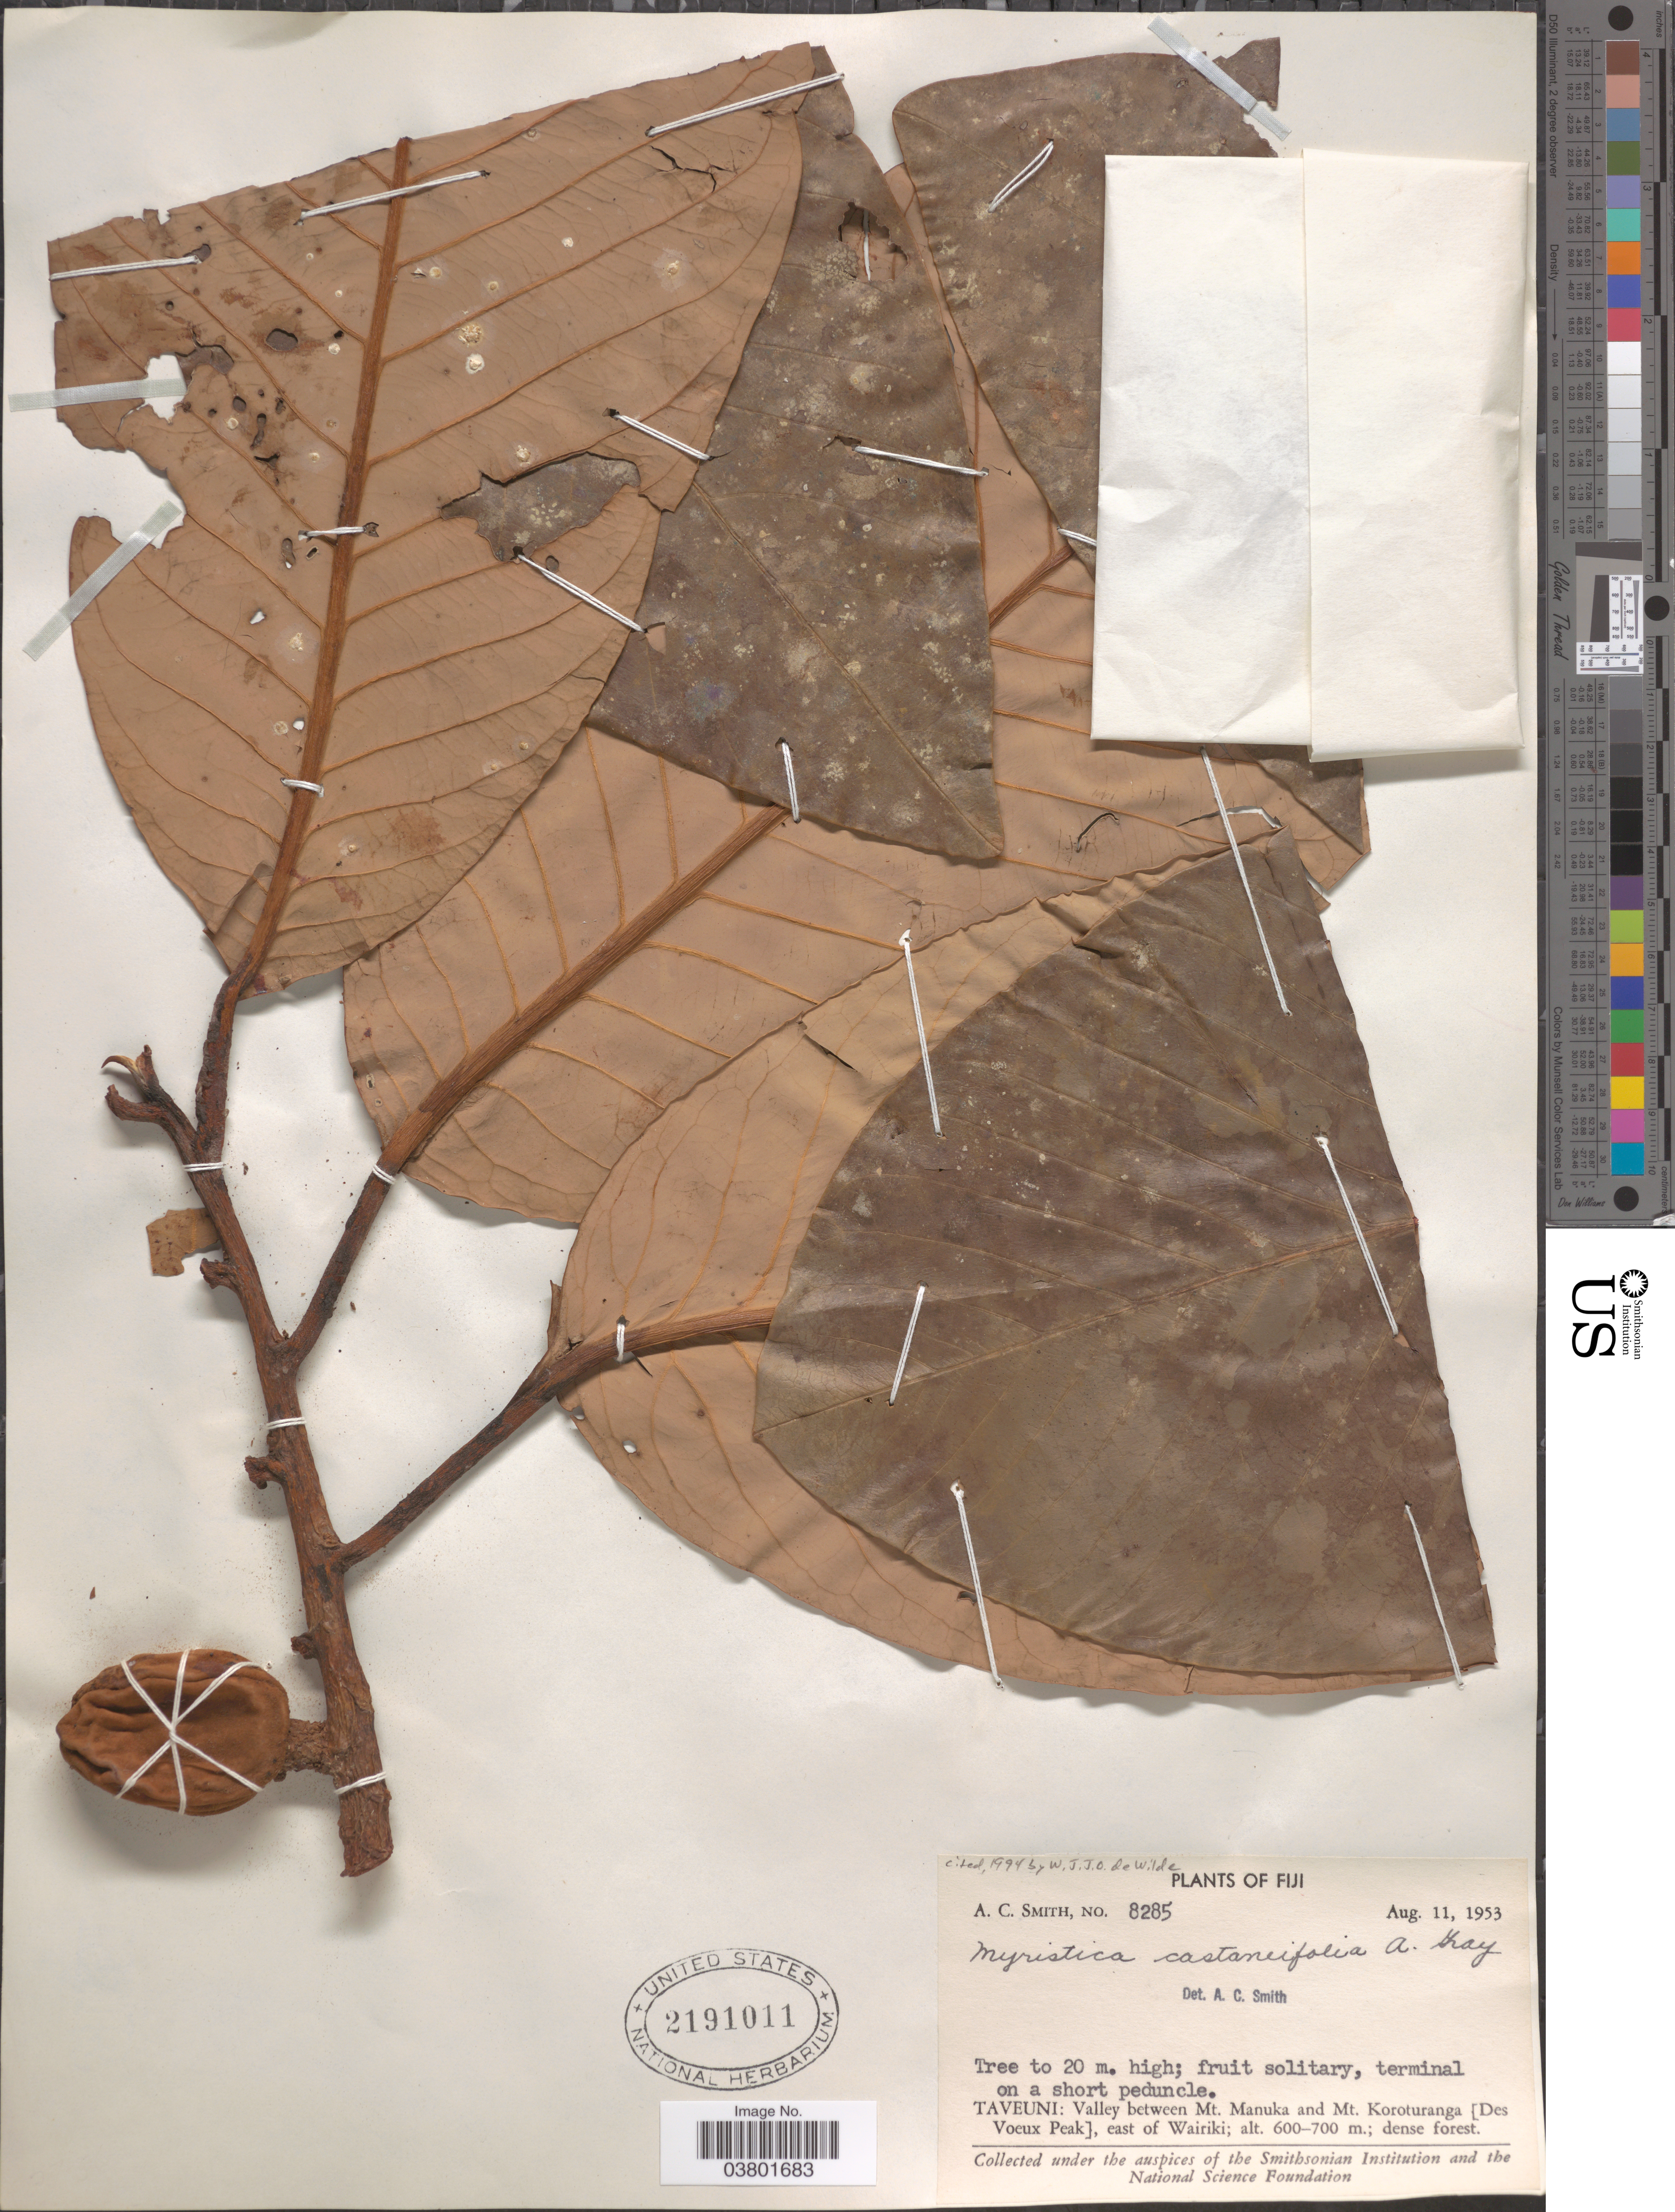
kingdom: Plantae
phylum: Tracheophyta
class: Magnoliopsida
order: Magnoliales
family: Myristicaceae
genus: Myristica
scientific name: Myristica gillespieana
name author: A.C. Sm.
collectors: A. C. Smith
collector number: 8285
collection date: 1953-08-11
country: Fiji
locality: Taveuni: Valley between Mt. Manuka and Mt. Koroturanga [Des Voeux Peak], east of Wairiki.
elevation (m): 600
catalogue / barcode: US 2191011